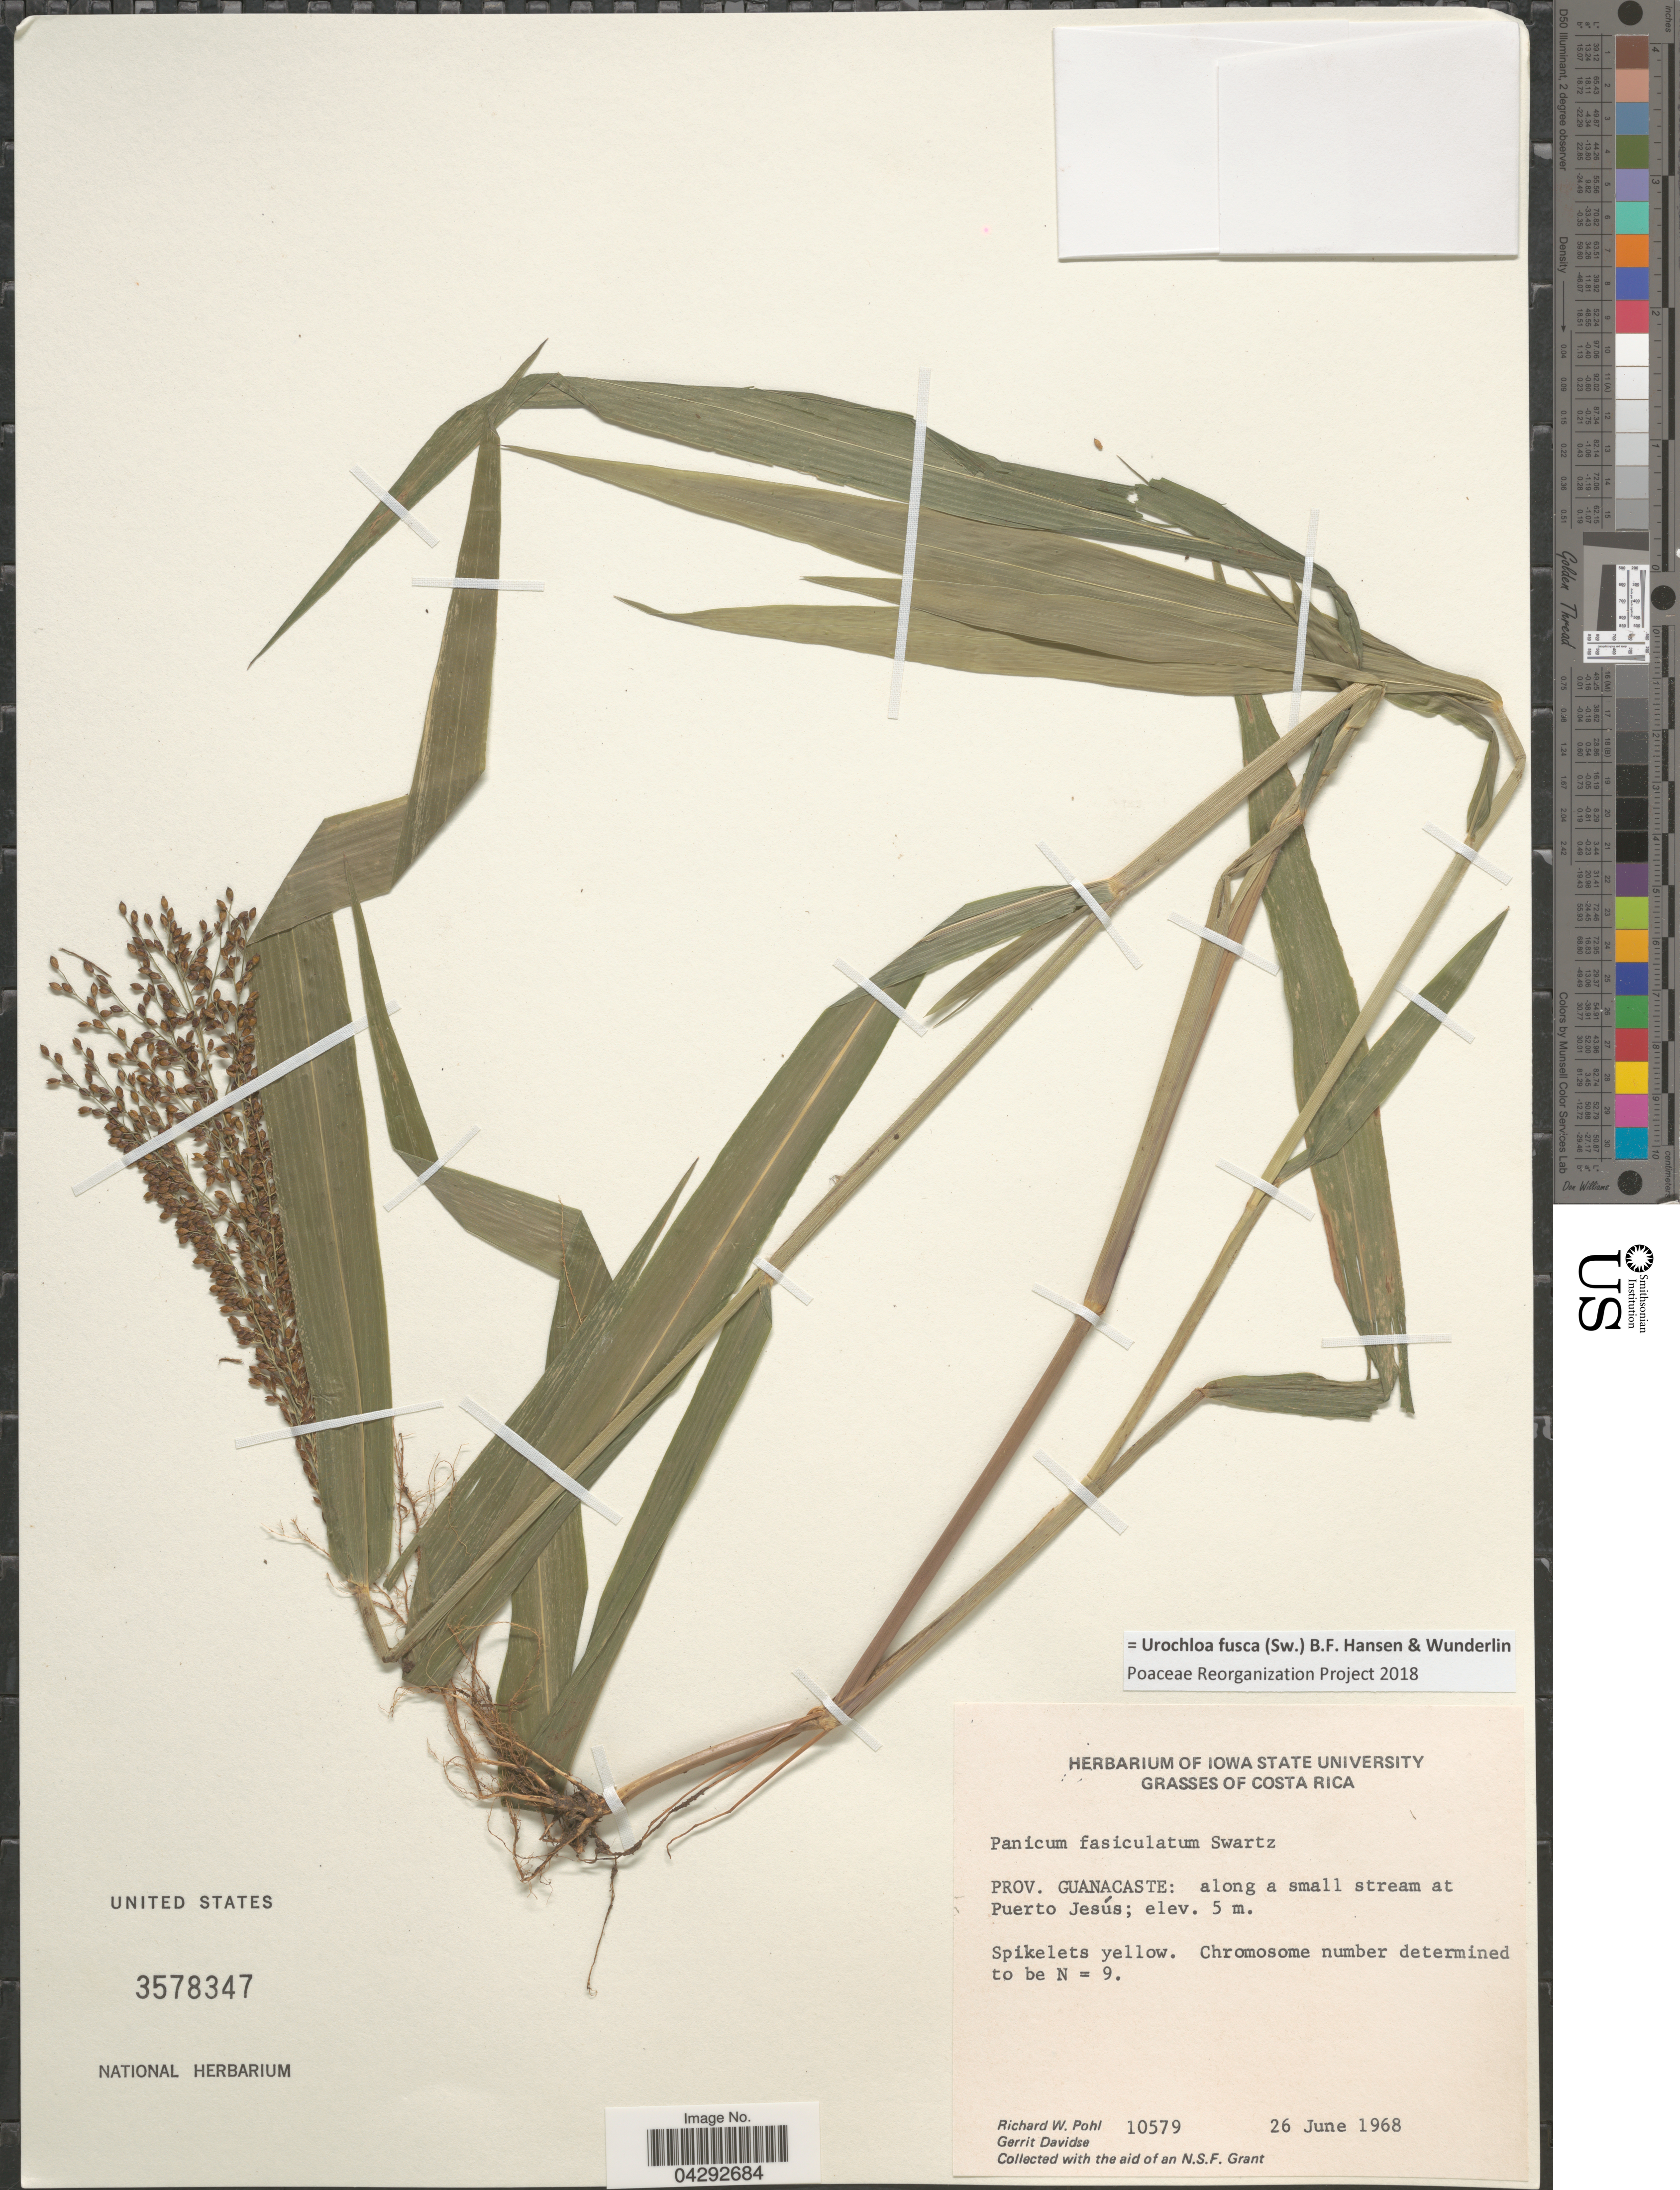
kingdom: Plantae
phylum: Tracheophyta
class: Liliopsida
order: Poales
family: Poaceae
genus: Urochloa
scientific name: Urochloa fusca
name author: (Sw.) B.F. Hansen & Wunderlin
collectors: R. W. Pohl & G. Davidse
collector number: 10579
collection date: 1968-06-26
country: Costa Rica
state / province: Guanacaste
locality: Along a small stream at Puerto Jesús.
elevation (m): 5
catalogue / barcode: US 3578347